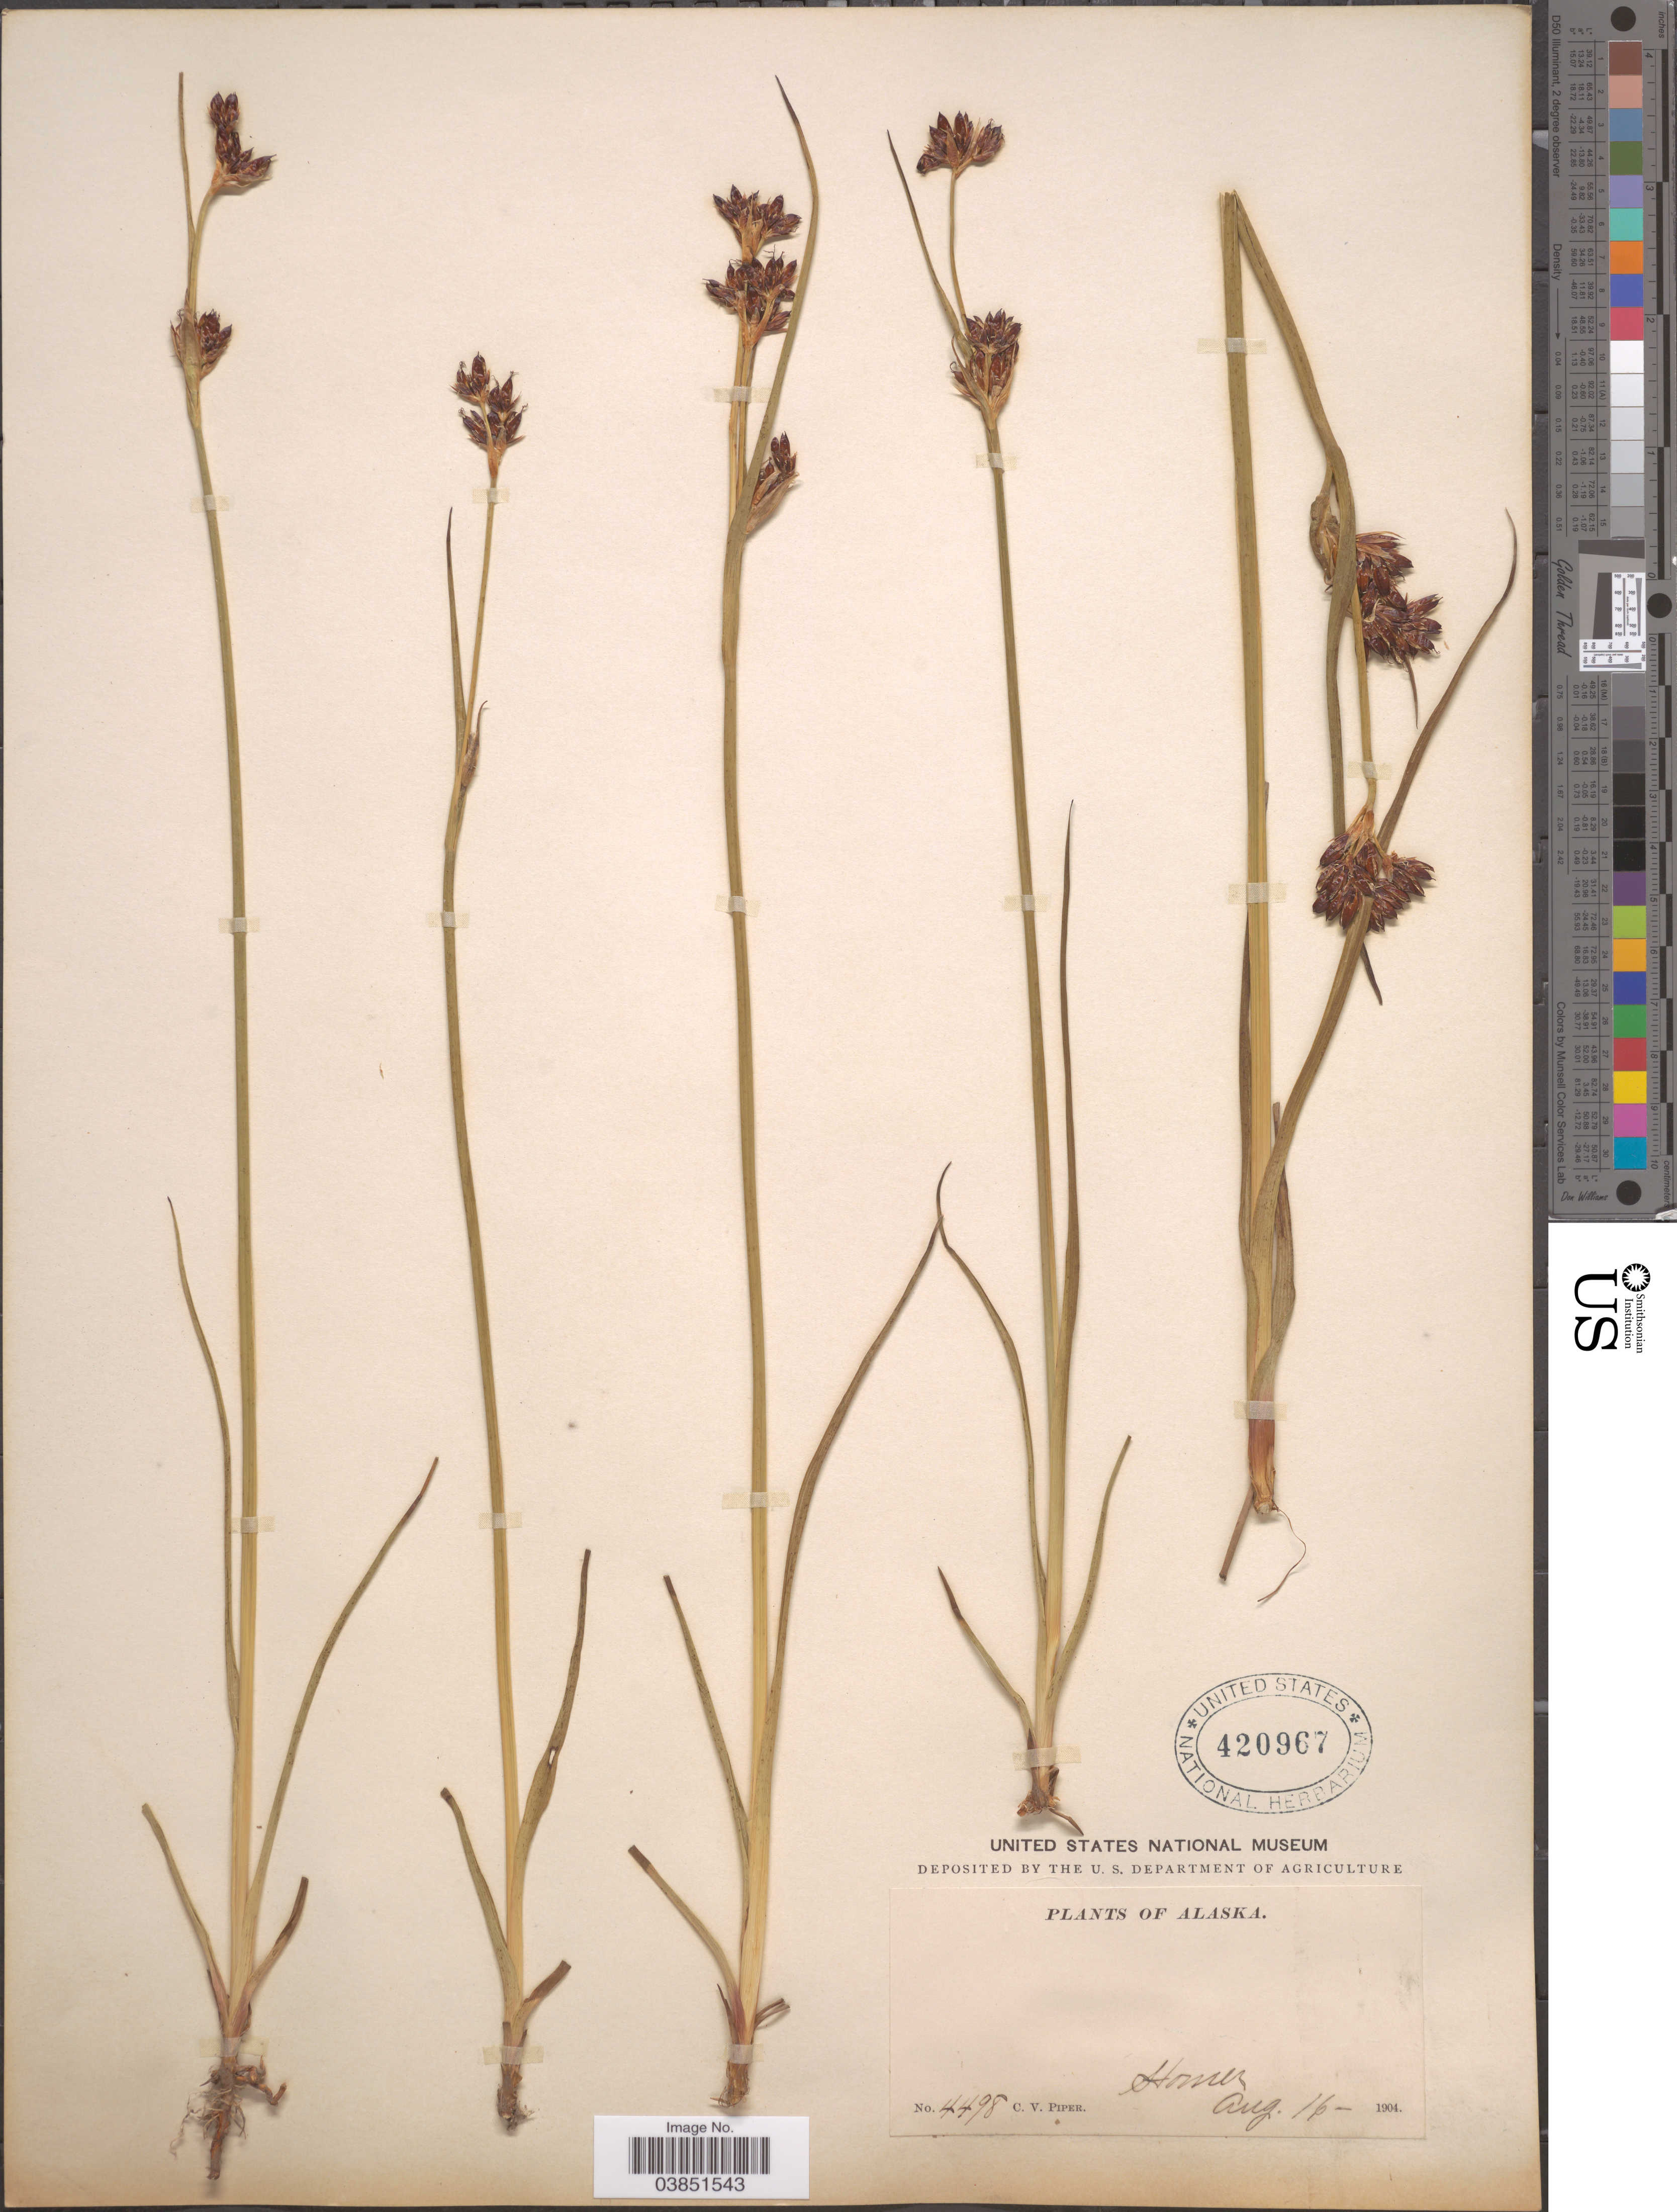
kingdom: Plantae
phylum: Tracheophyta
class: Liliopsida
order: Poales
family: Juncaceae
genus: Juncus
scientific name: Juncus castaneus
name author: Sm.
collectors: C. V. Piper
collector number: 4498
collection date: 1904-08-16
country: United States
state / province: Alaska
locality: Homer.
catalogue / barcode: US 420967